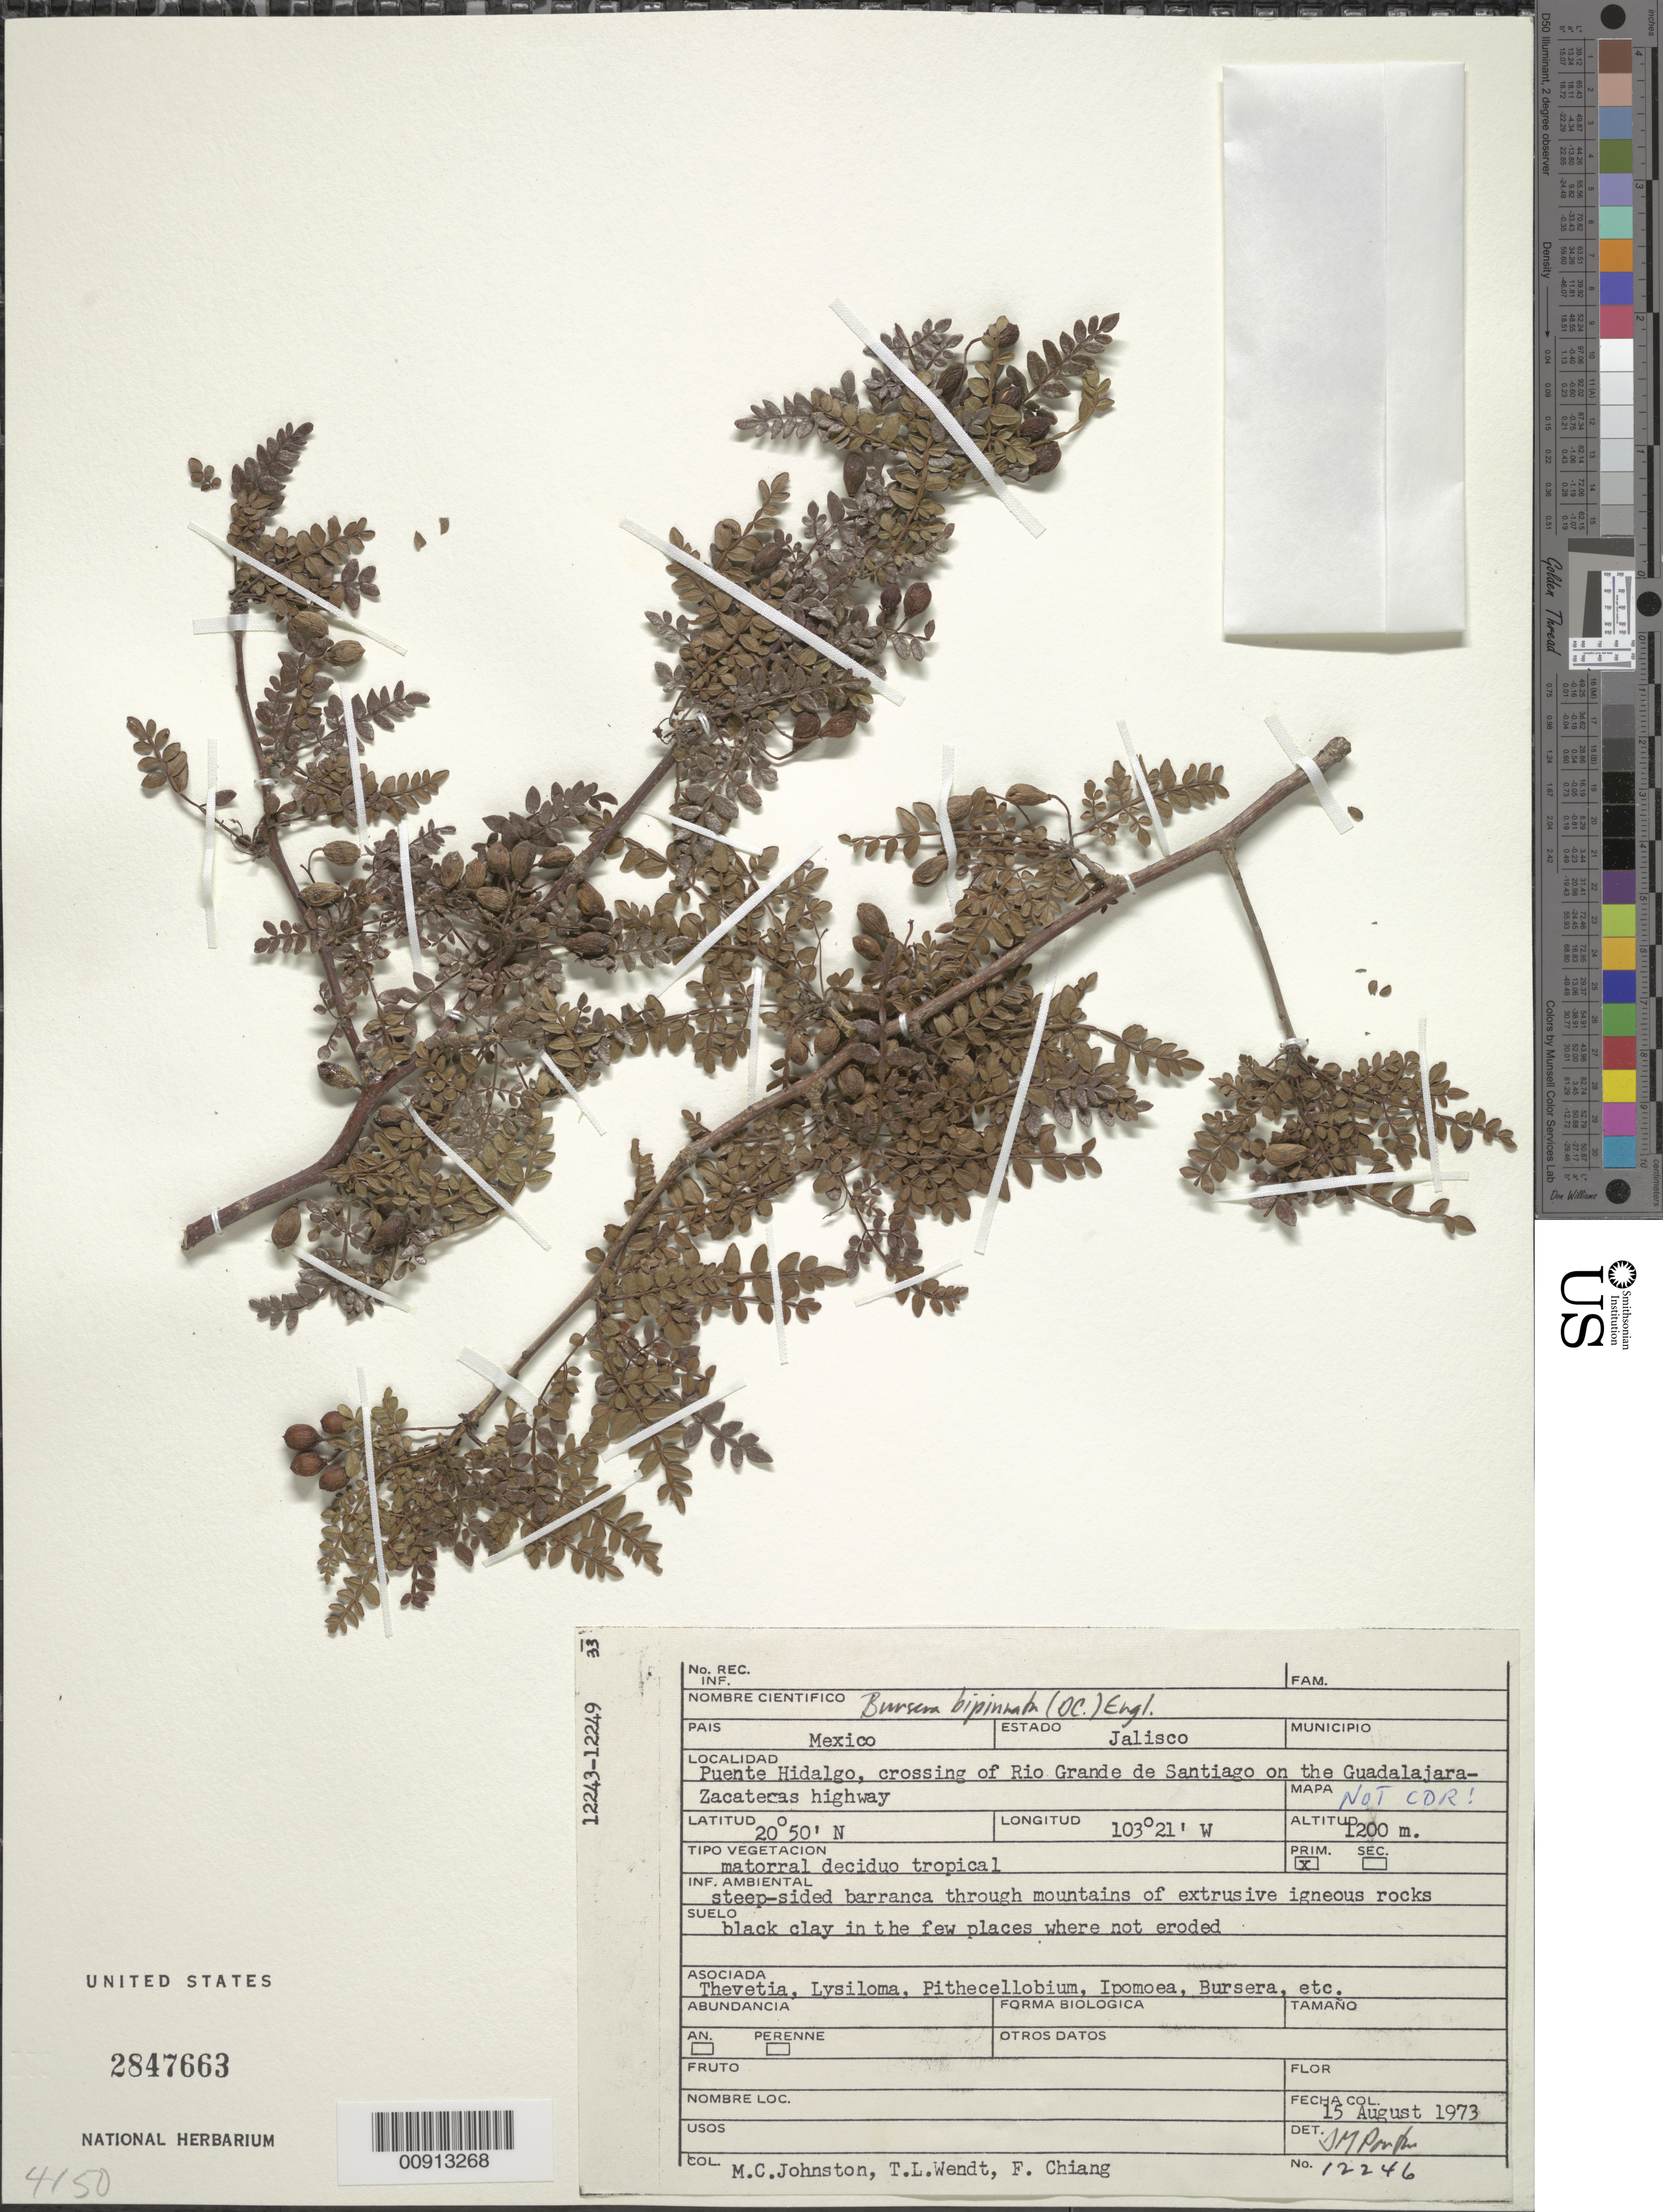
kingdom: Plantae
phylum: Tracheophyta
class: Magnoliopsida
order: Sapindales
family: Burseraceae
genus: Bursera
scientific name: Bursera bipinnata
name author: Engl.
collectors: M. Johnston, T. L. Wendt & F. Chiang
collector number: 12246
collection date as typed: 15 Aug 1973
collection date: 1973-08-15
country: Mexico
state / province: Jalisco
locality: Puente Hidalgo, crossing of R?o Grande de Santiago on the Guadalajara-Zacatecas highway. Mapa not cor!.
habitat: Matorral deciduo tropical. Prim. Steep-sided barranca through mountains of extrusive igneous rocks. Black clay in the few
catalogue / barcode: US 2847663